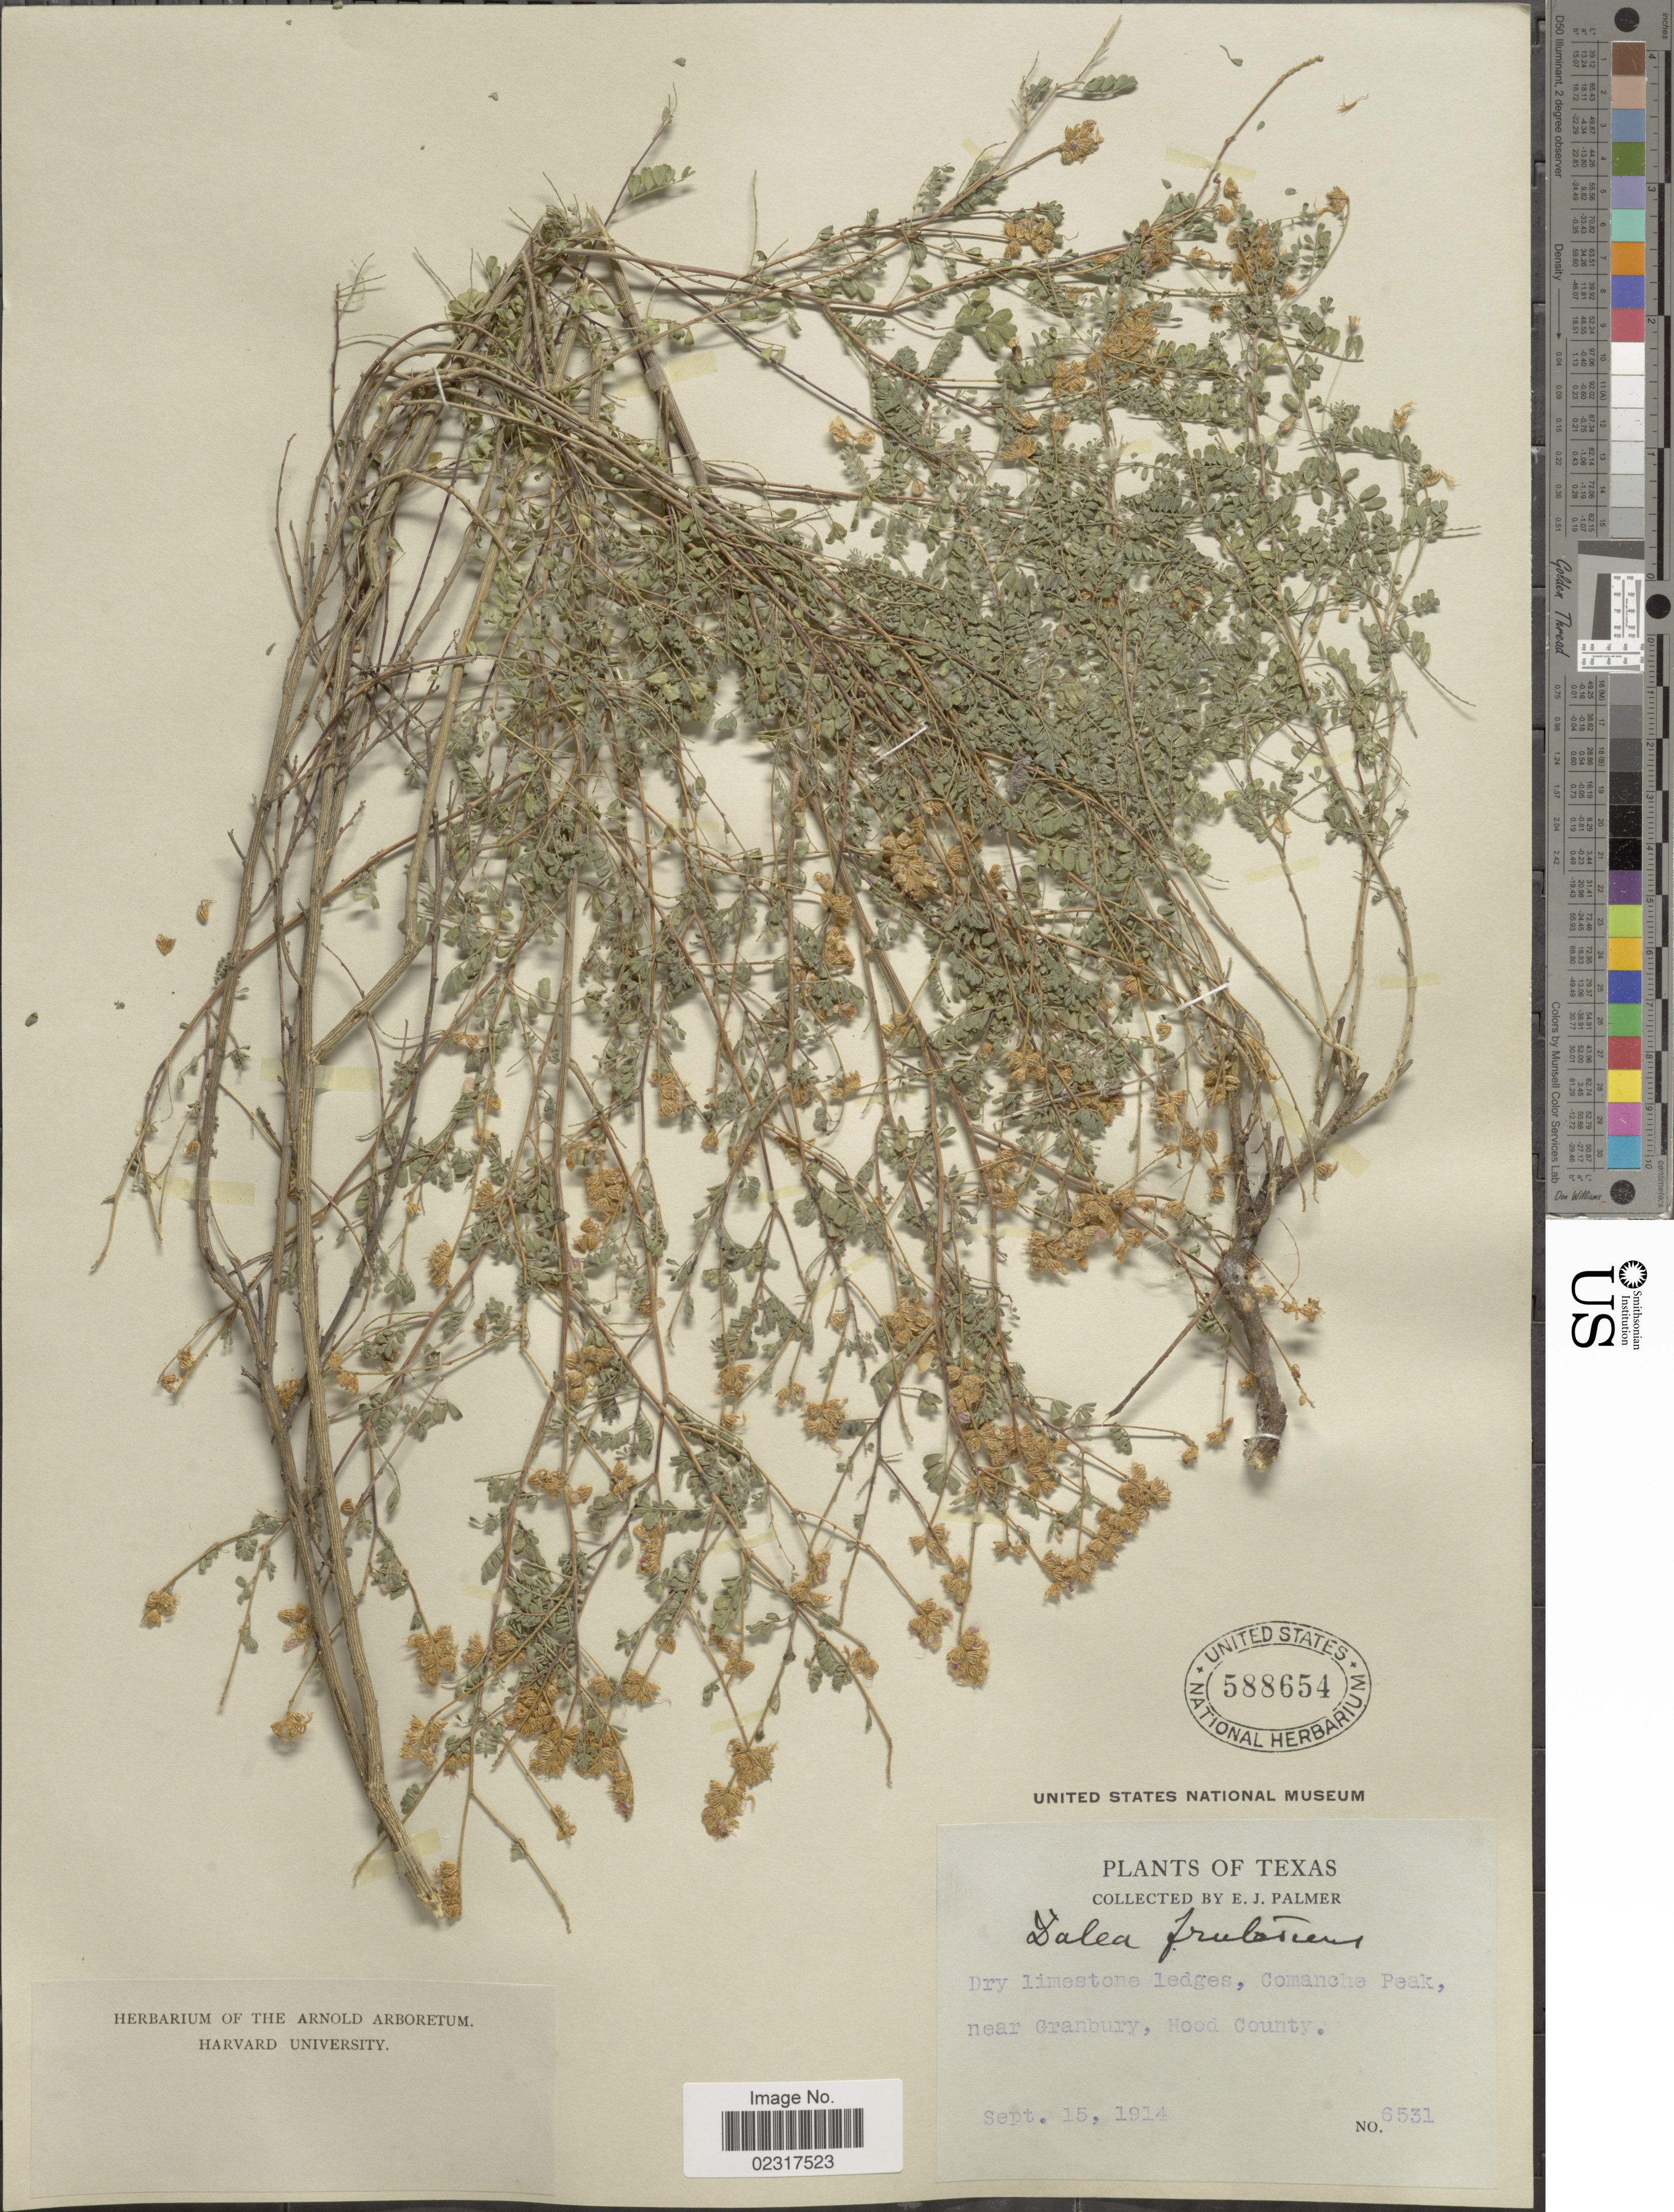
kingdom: Plantae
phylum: Tracheophyta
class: Magnoliopsida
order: Fabales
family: Fabaceae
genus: Dalea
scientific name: Dalea frutescens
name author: A. Gray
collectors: E. J. Palmer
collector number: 6531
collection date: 1914-09-15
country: United States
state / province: Texas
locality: Comanche Peak, near Granbury, Hood County.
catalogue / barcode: US 588654